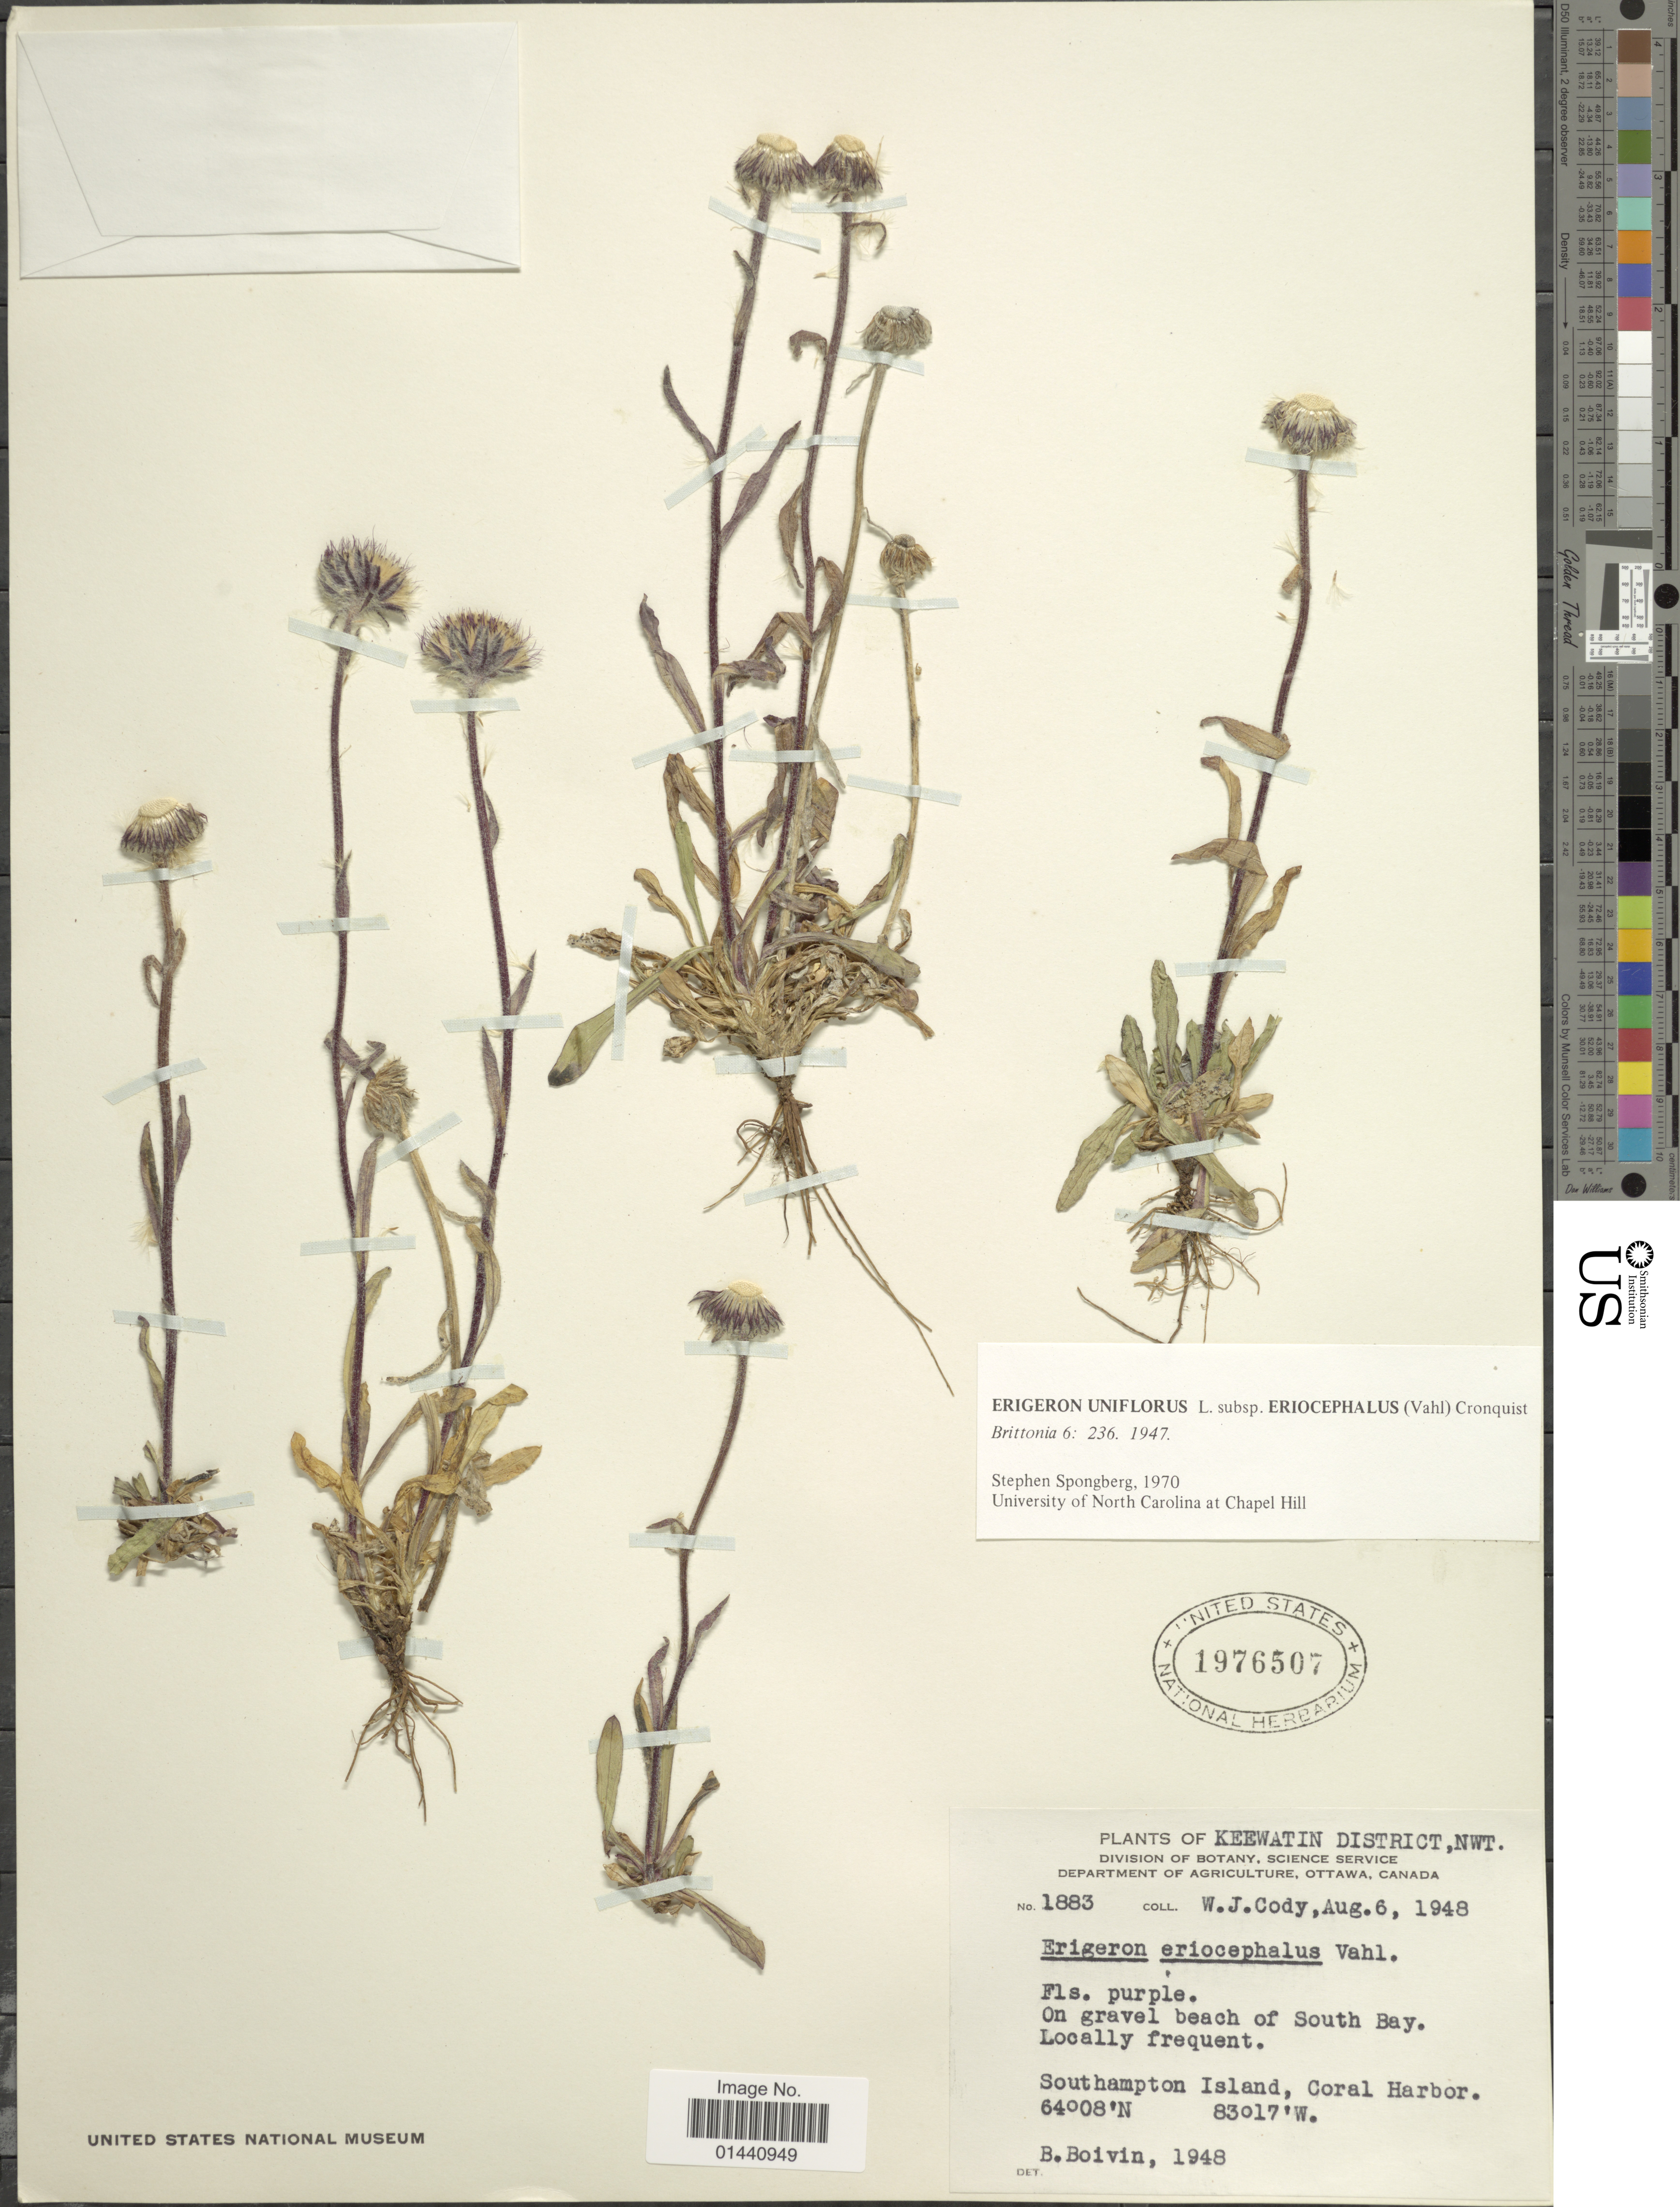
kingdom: Plantae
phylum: Tracheophyta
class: Magnoliopsida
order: Asterales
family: Asteraceae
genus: Erigeron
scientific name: Erigeron eriocephalus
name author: J. Vahl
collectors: W. Cody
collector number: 1883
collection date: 1948-08-06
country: Canada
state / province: Northwest Territories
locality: Keewatin District, NWT. On gravel beach of South Bay. Southampton Island, Coral Harbor.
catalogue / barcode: US 1976507